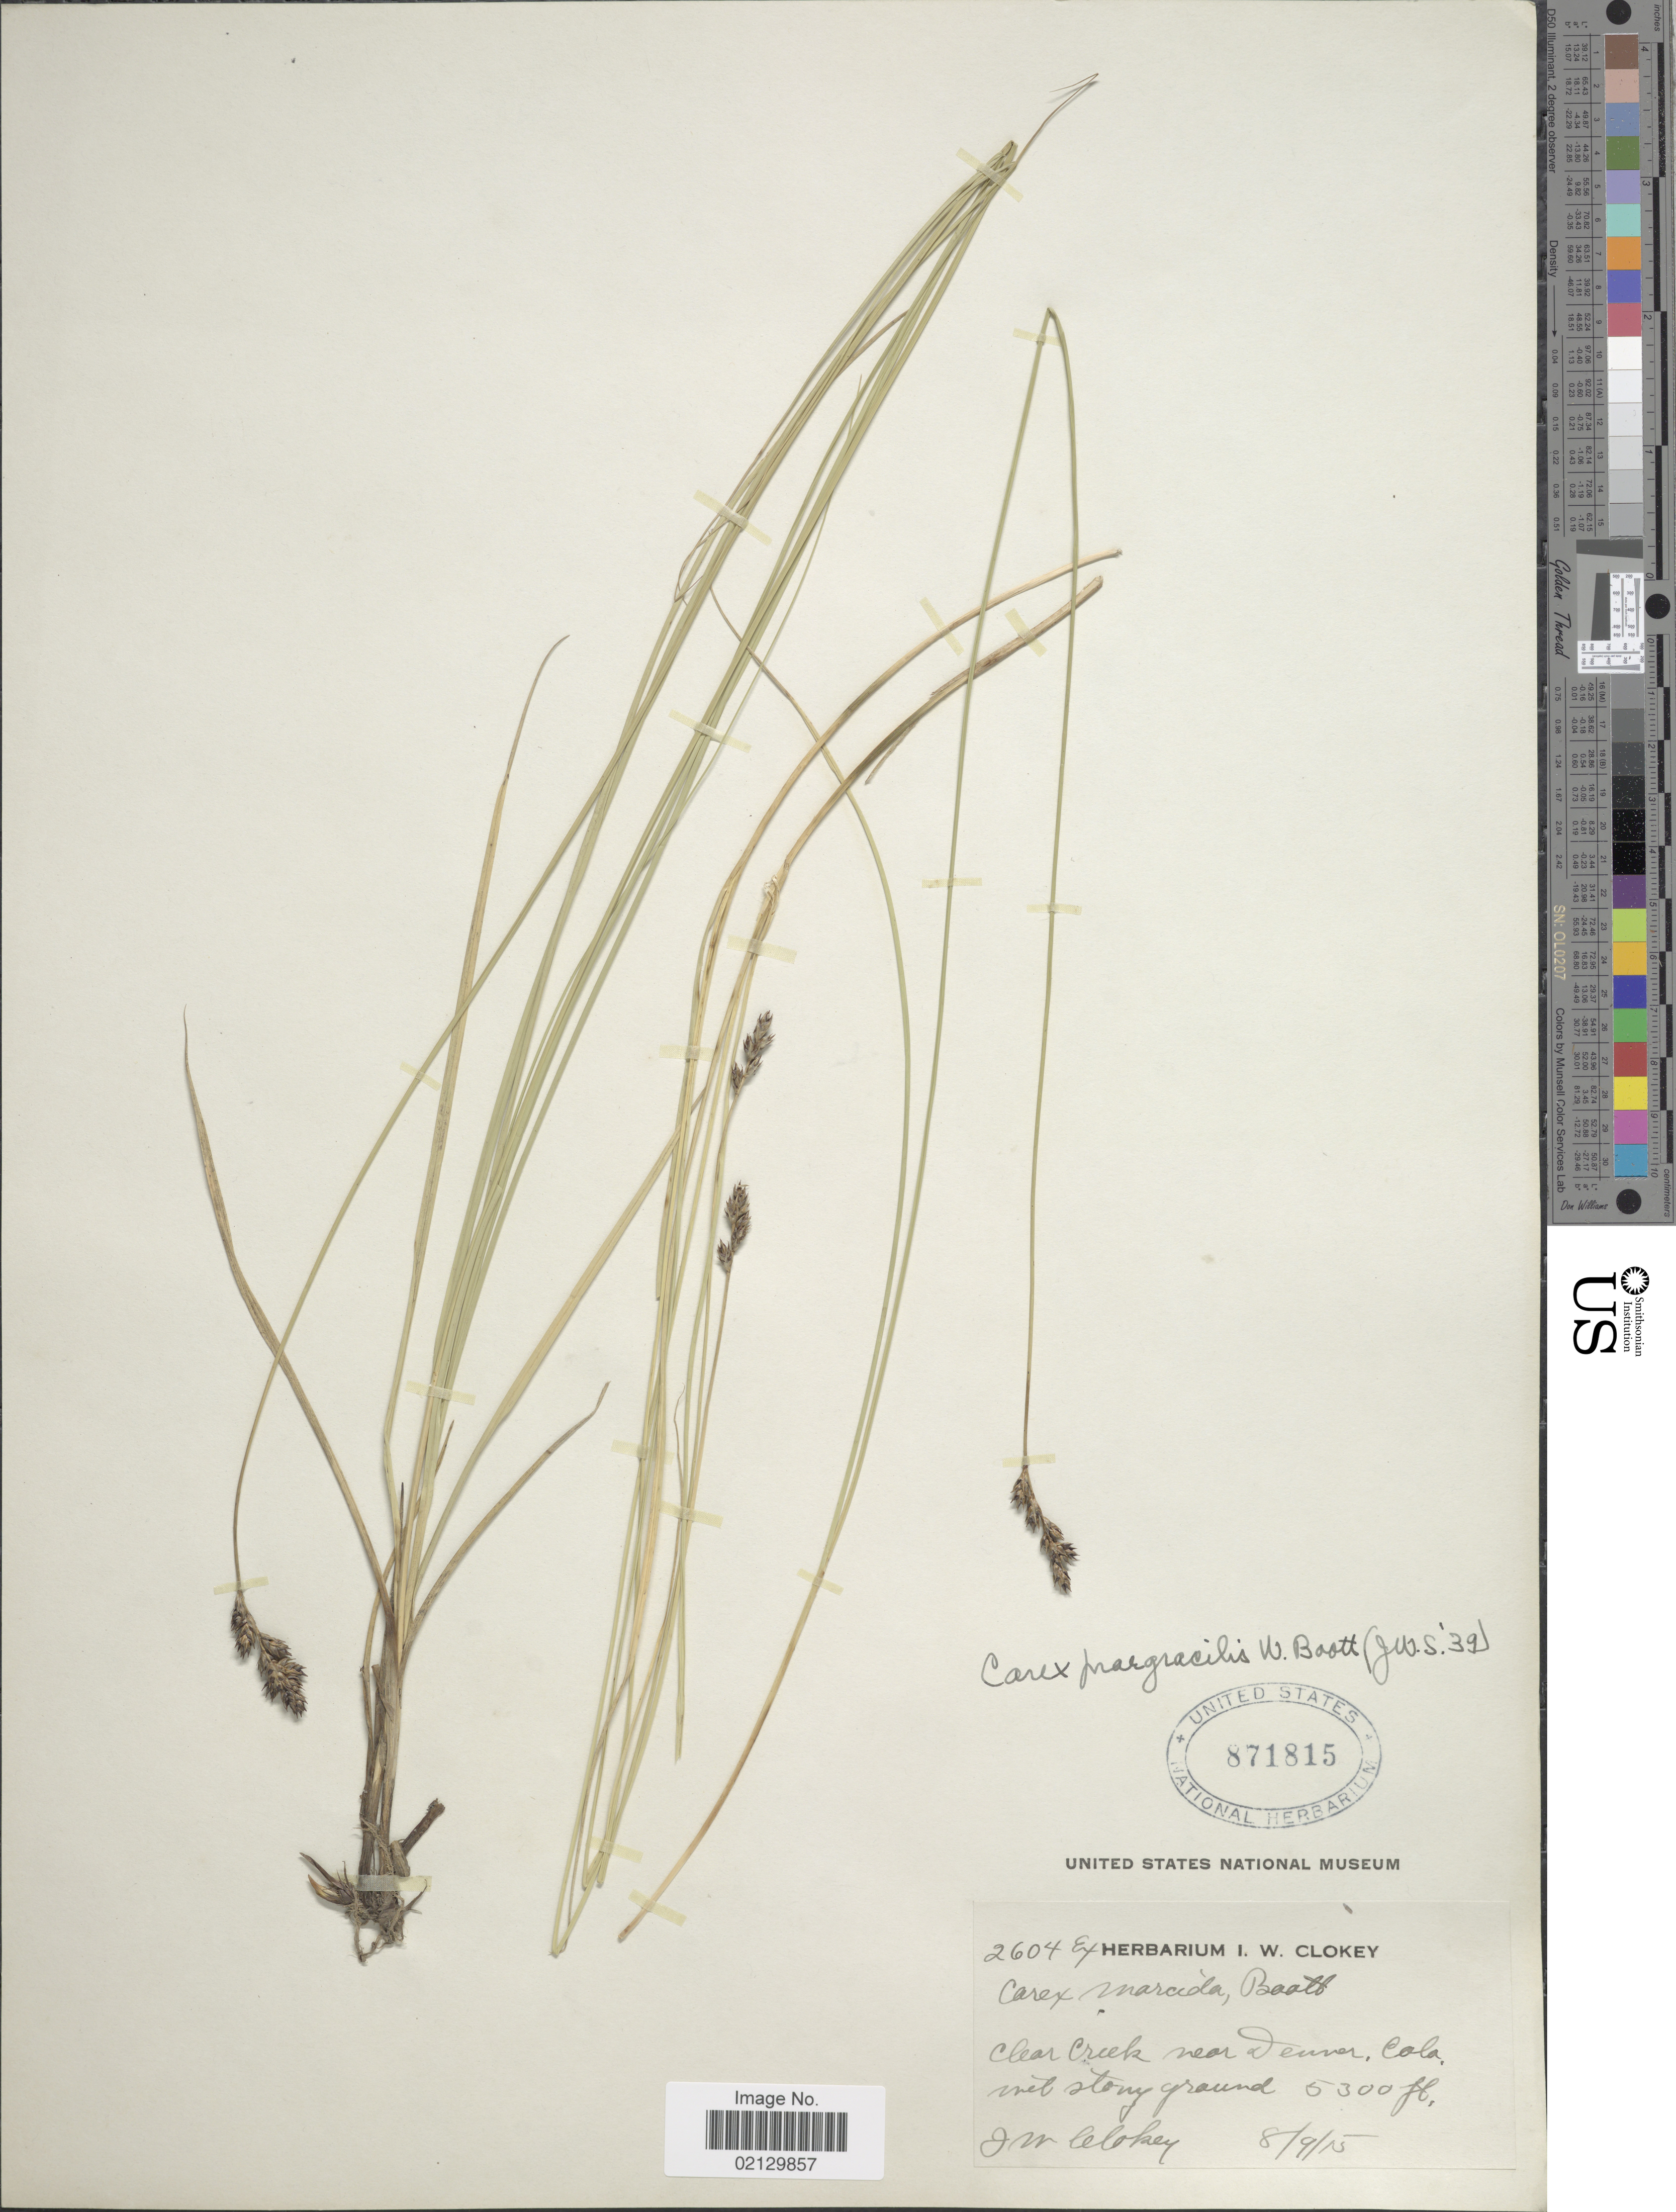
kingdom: Plantae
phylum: Tracheophyta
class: Liliopsida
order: Poales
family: Cyperaceae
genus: Carex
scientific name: Carex praegracilis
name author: W. Boott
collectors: J. Clokey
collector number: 2604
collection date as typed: Transcribed d/m/y: 9/8/15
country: United States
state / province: Colorado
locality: Clear Creek near Denver, Colo. wet stony ground.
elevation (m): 1615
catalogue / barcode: US 871815